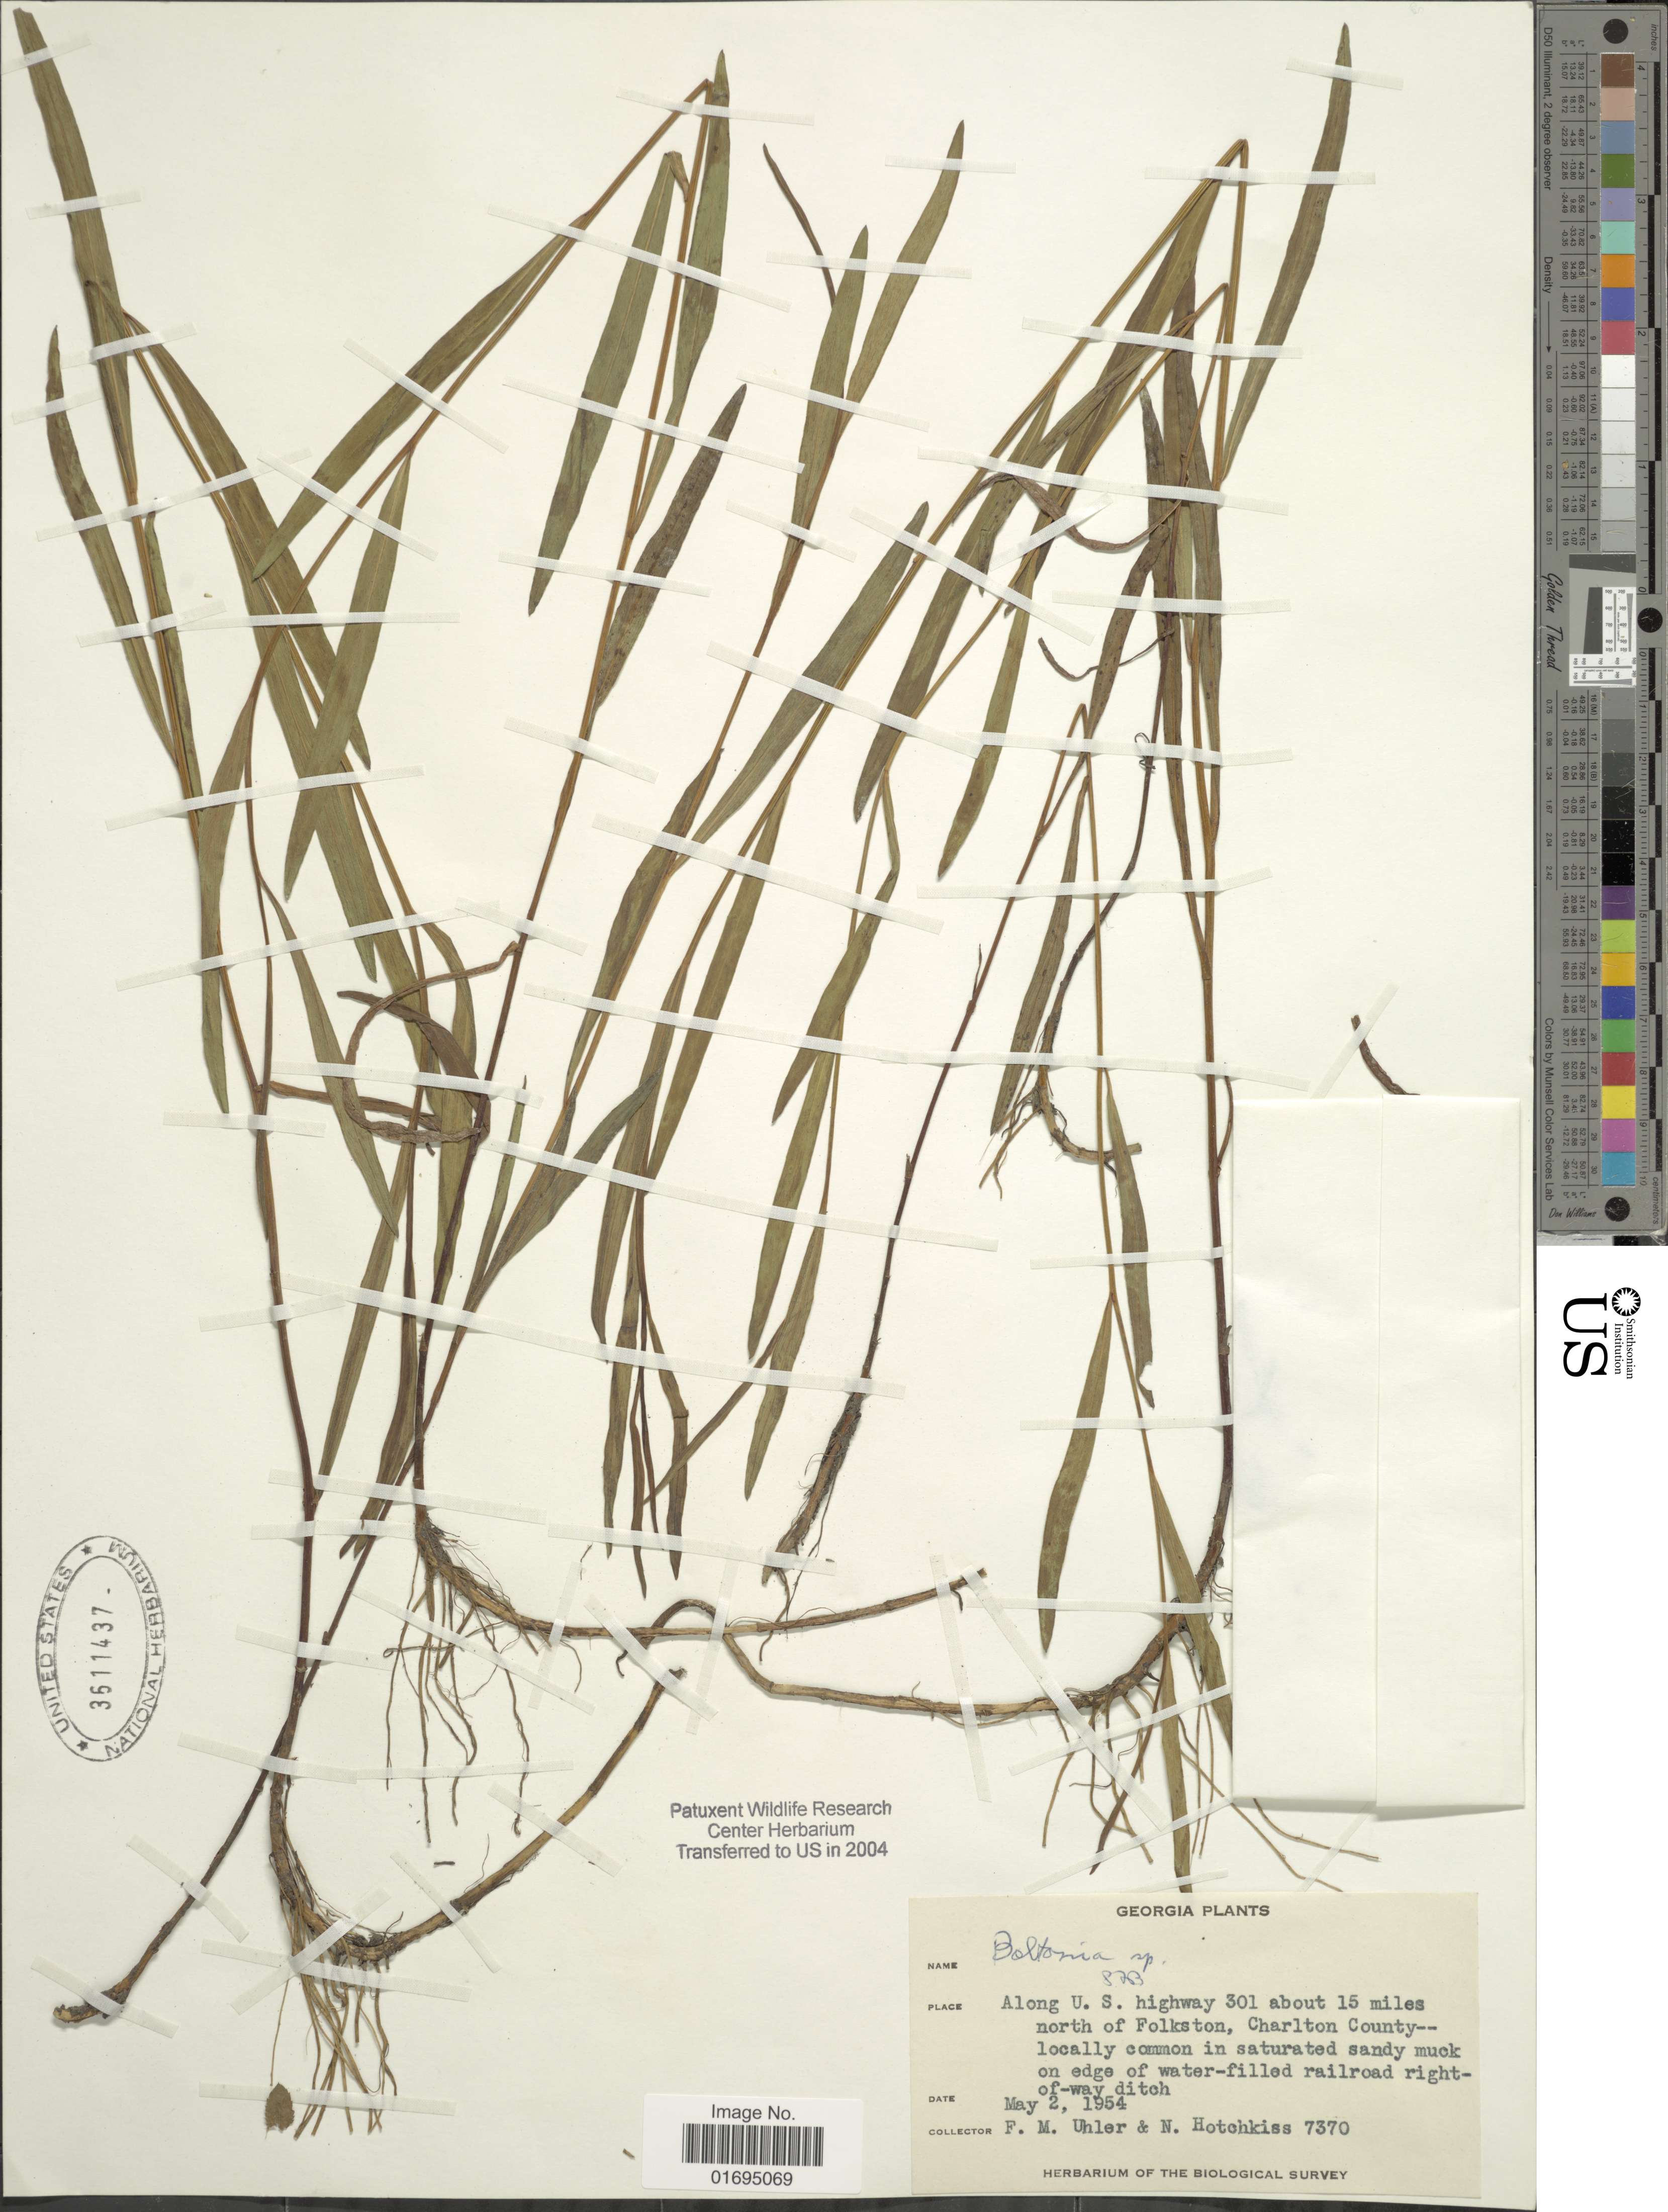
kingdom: Plantae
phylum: Tracheophyta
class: Magnoliopsida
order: Asterales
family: Asteraceae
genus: Boltonia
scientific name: Boltonia asteroides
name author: (L.) L'Hér.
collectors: F. M. Uhler & N. Hotchkiss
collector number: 7370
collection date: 1954-05-02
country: United States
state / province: Georgia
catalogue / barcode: US 3611437